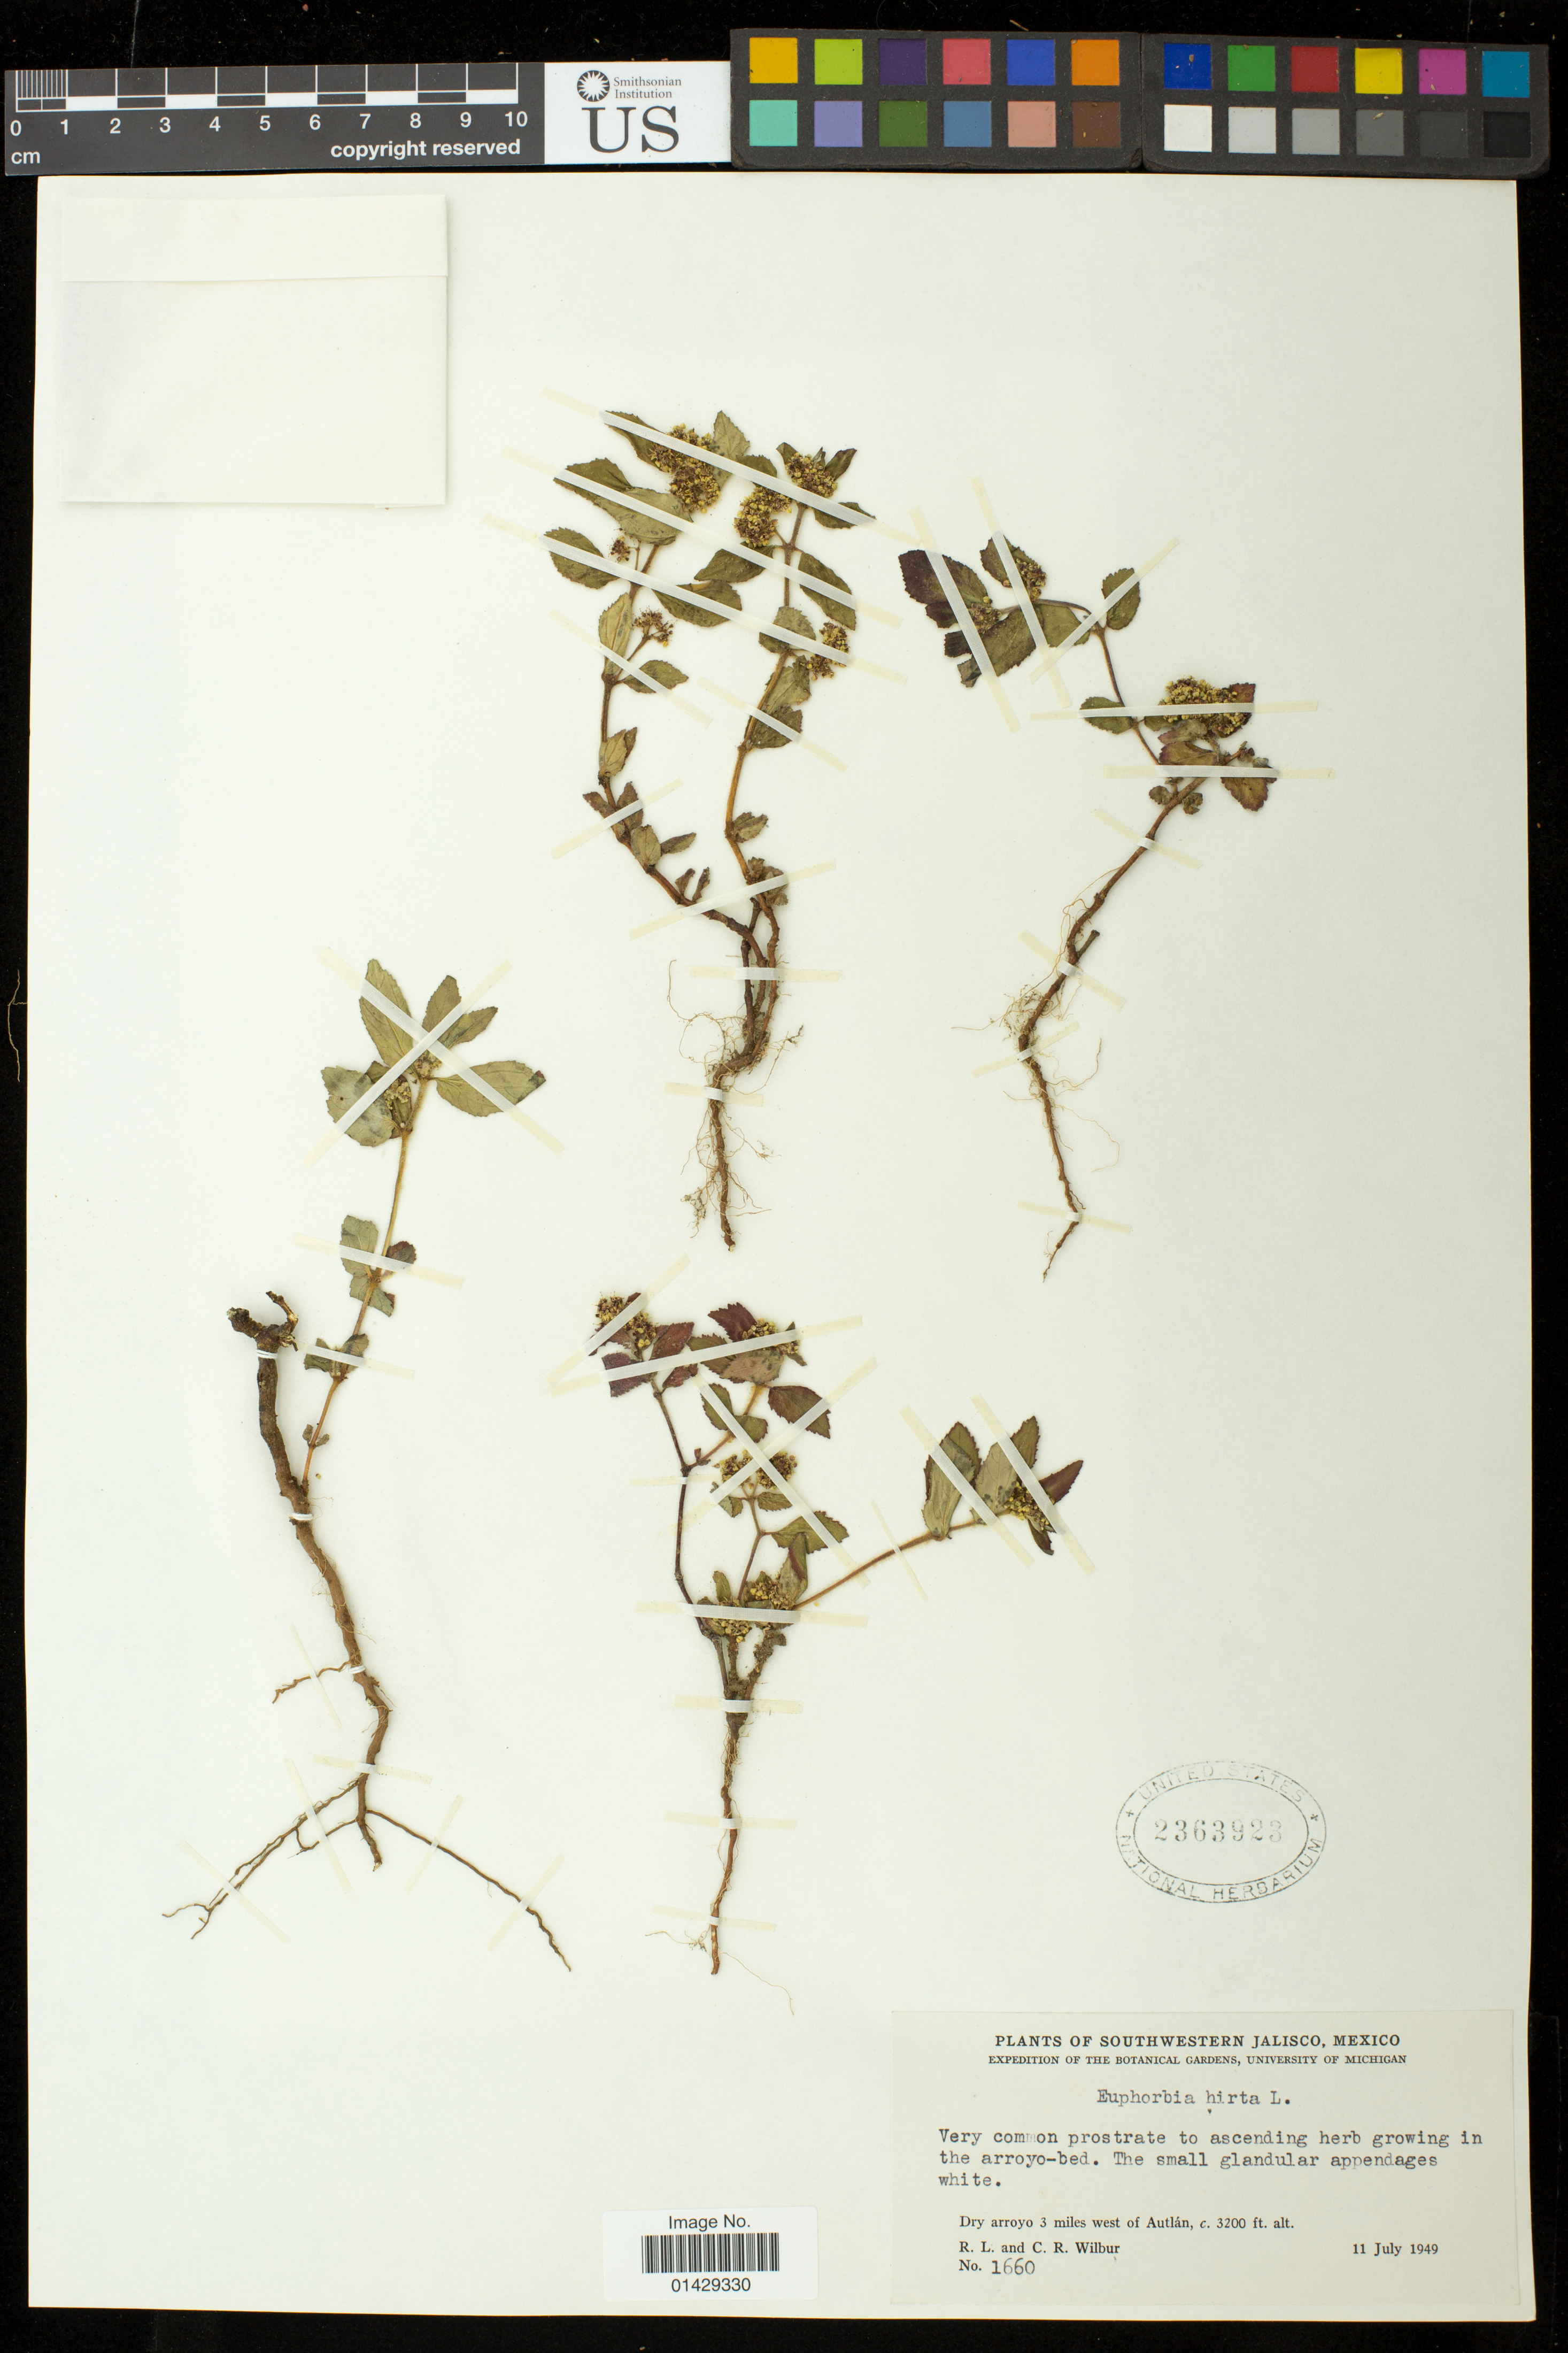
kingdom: Plantae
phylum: Tracheophyta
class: Magnoliopsida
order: Malpighiales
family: Euphorbiaceae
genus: Euphorbia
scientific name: Euphorbia hirta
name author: L.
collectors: R. L. Wilbur & C. Wilbur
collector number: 1660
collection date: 1949-07-11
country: Mexico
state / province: Jalisco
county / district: Autlán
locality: Dry arroyo 3 miles west of Autlan.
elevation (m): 975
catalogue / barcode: US 2363923